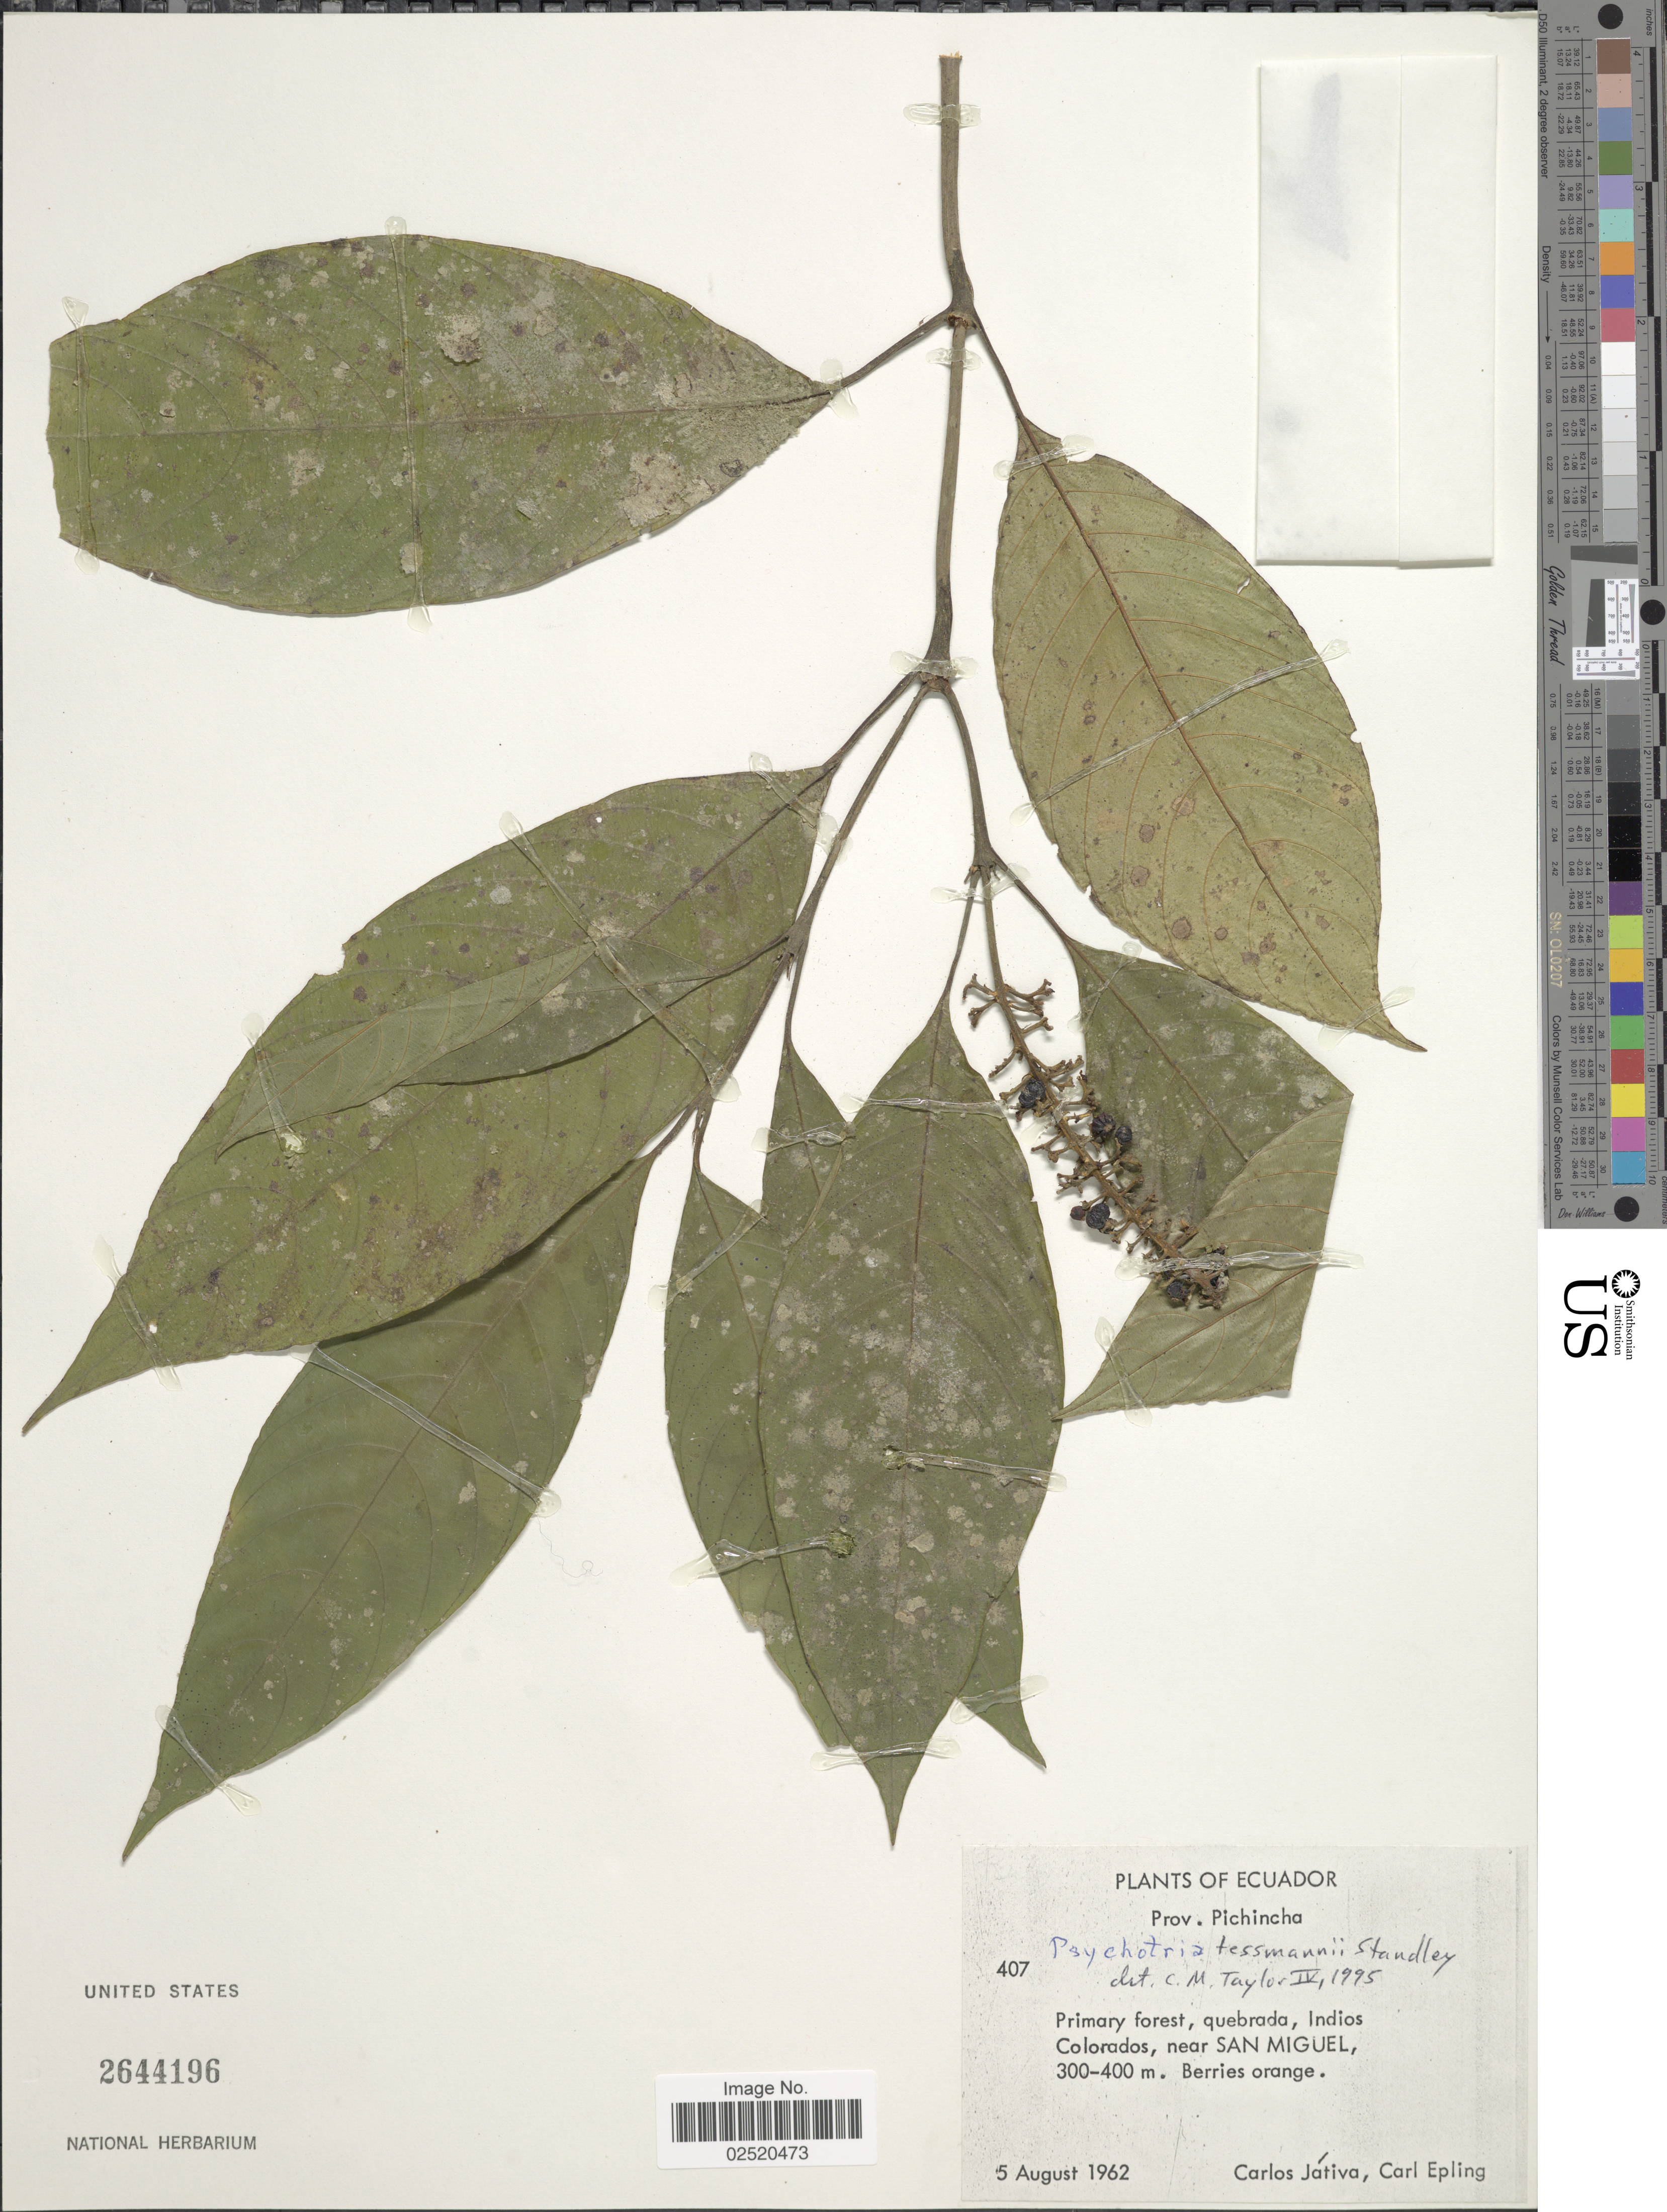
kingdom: Plantae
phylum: Tracheophyta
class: Magnoliopsida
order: Gentianales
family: Rubiaceae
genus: Psychotria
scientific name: Psychotria tessmannii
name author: Standl.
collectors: C. D. Játiva & C. C. Epling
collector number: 407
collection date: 1962-08-05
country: Ecuador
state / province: Pichincha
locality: Indios Colorados, near San Miguel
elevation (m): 300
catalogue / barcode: US 2644196